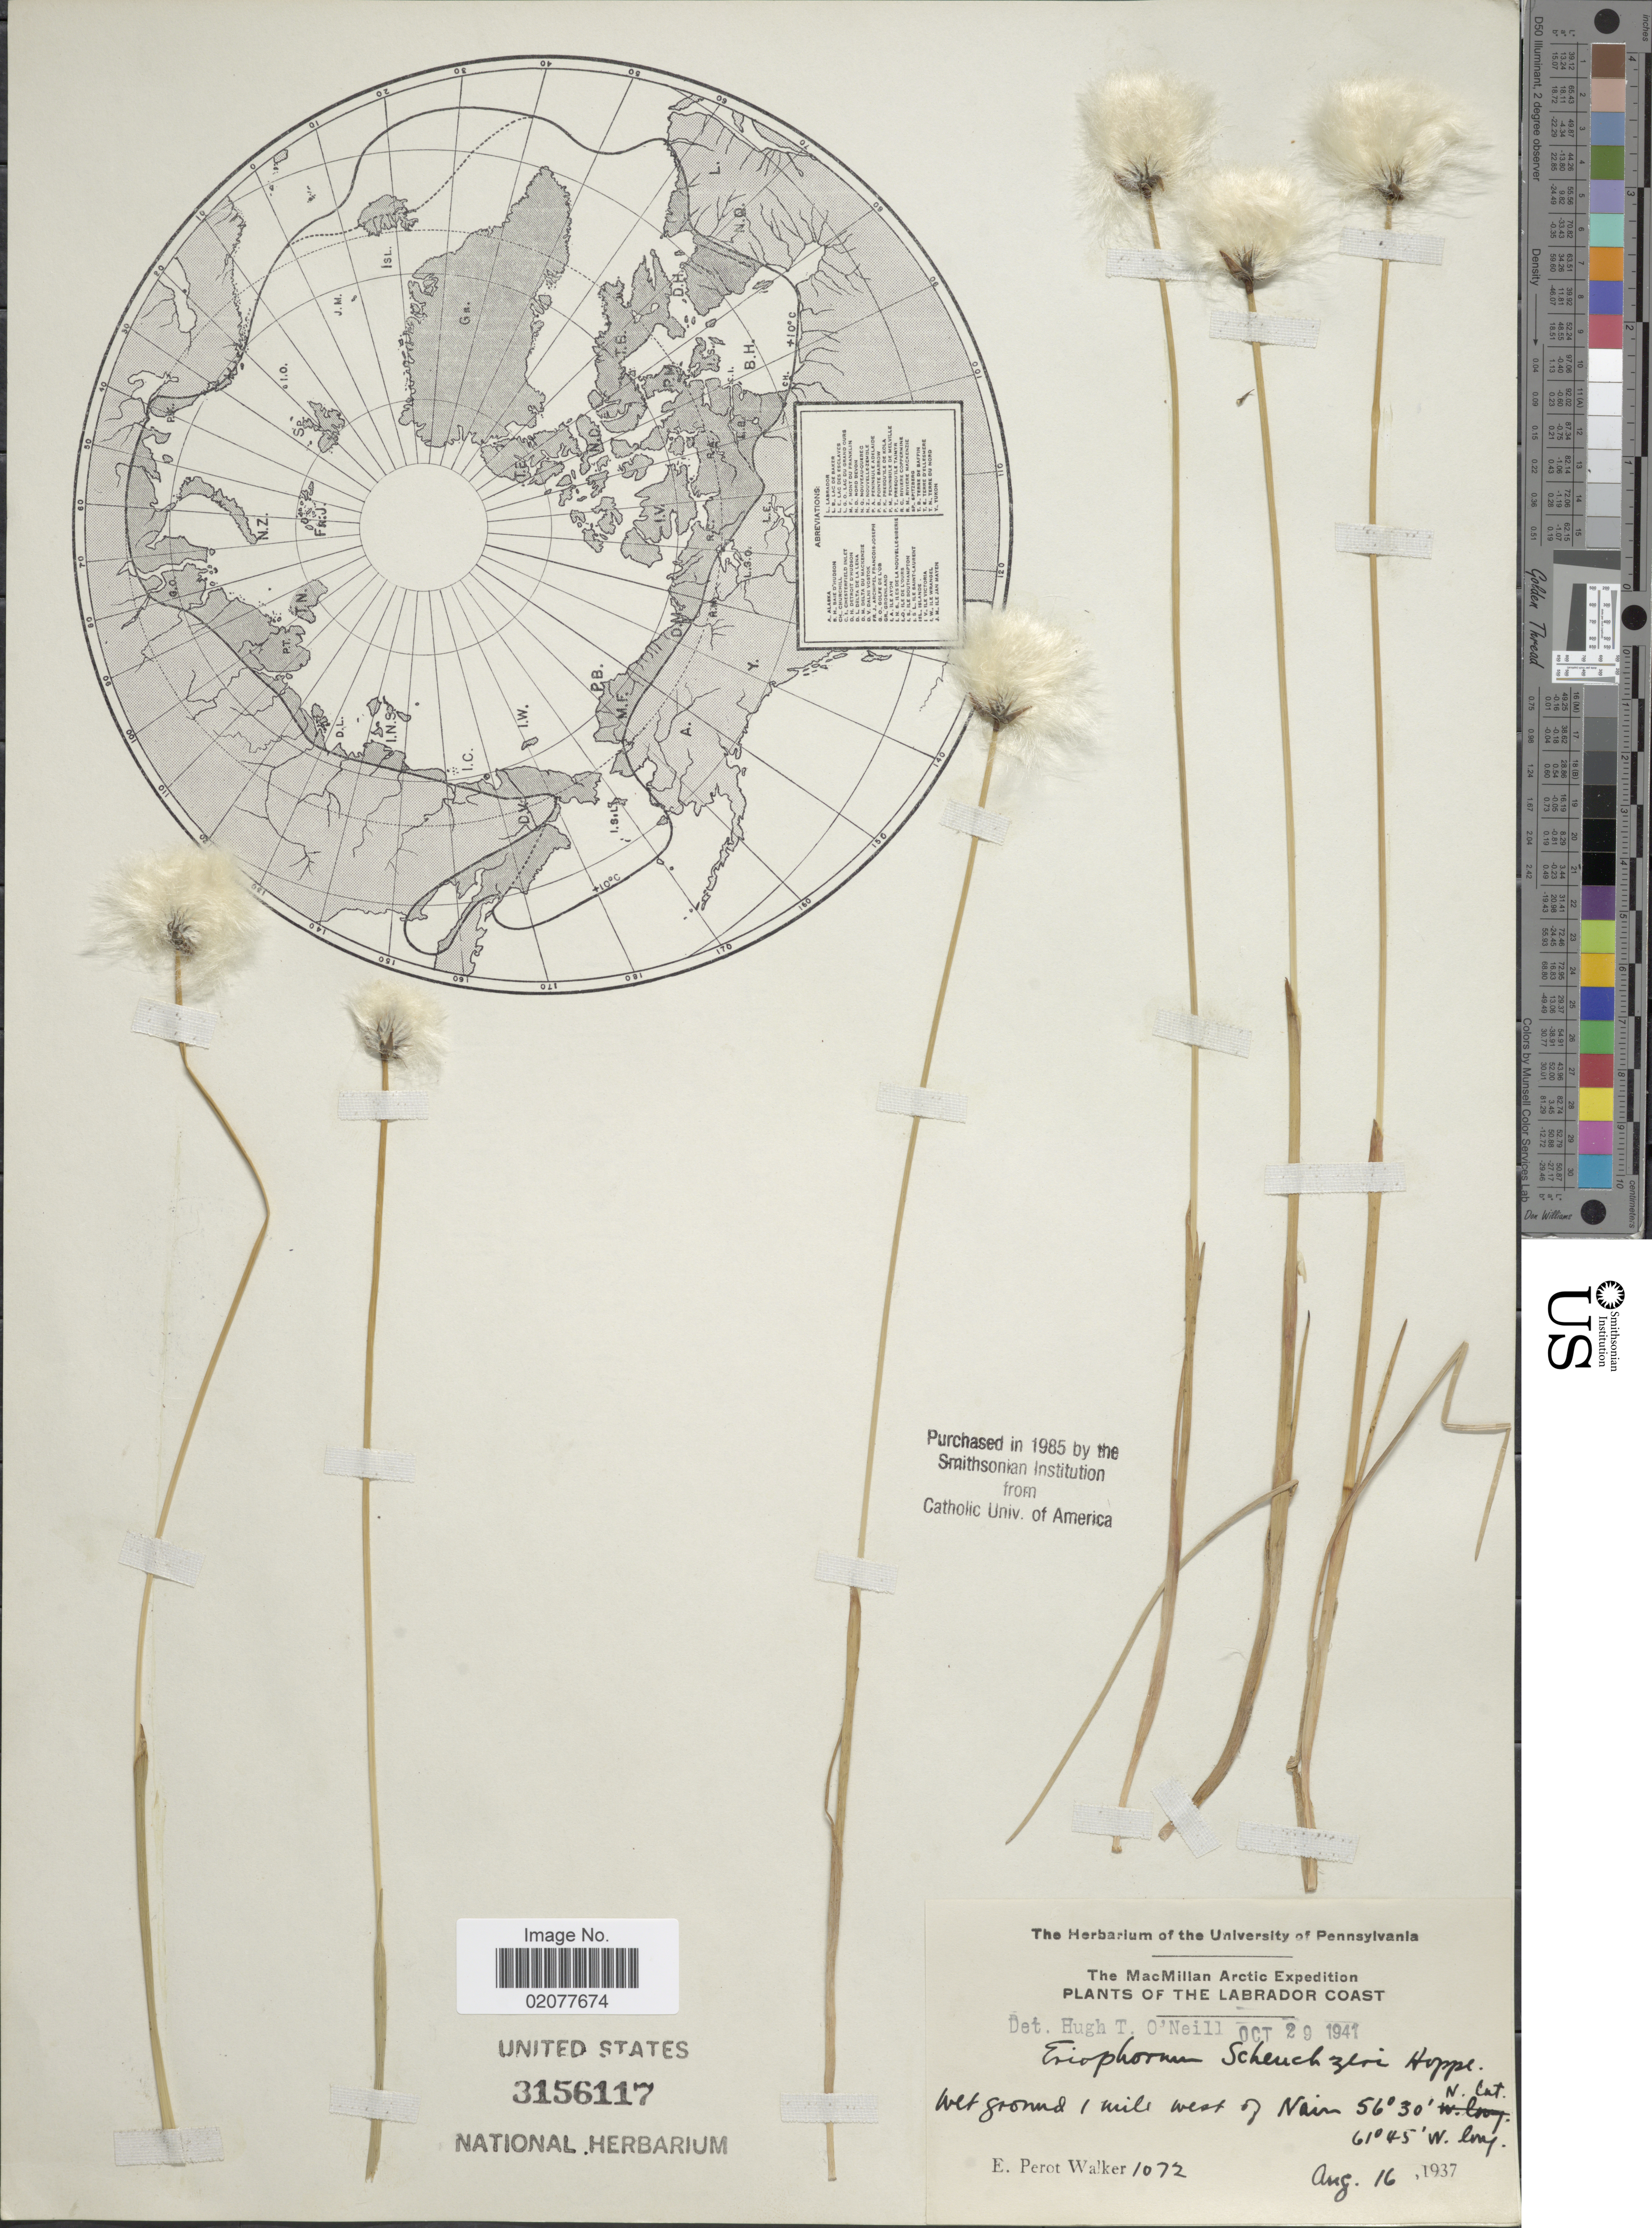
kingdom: Plantae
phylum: Tracheophyta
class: Liliopsida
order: Poales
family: Cyperaceae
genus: Eriophorum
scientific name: Eriophorum scheuchzeri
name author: Hoppe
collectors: E. P. Walker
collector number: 1072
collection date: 1937-07-16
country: Canada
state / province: Newfoundland and Labrador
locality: Arctic, Labrador. Wet ground 1 mile west of Nain.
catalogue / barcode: US 3156117